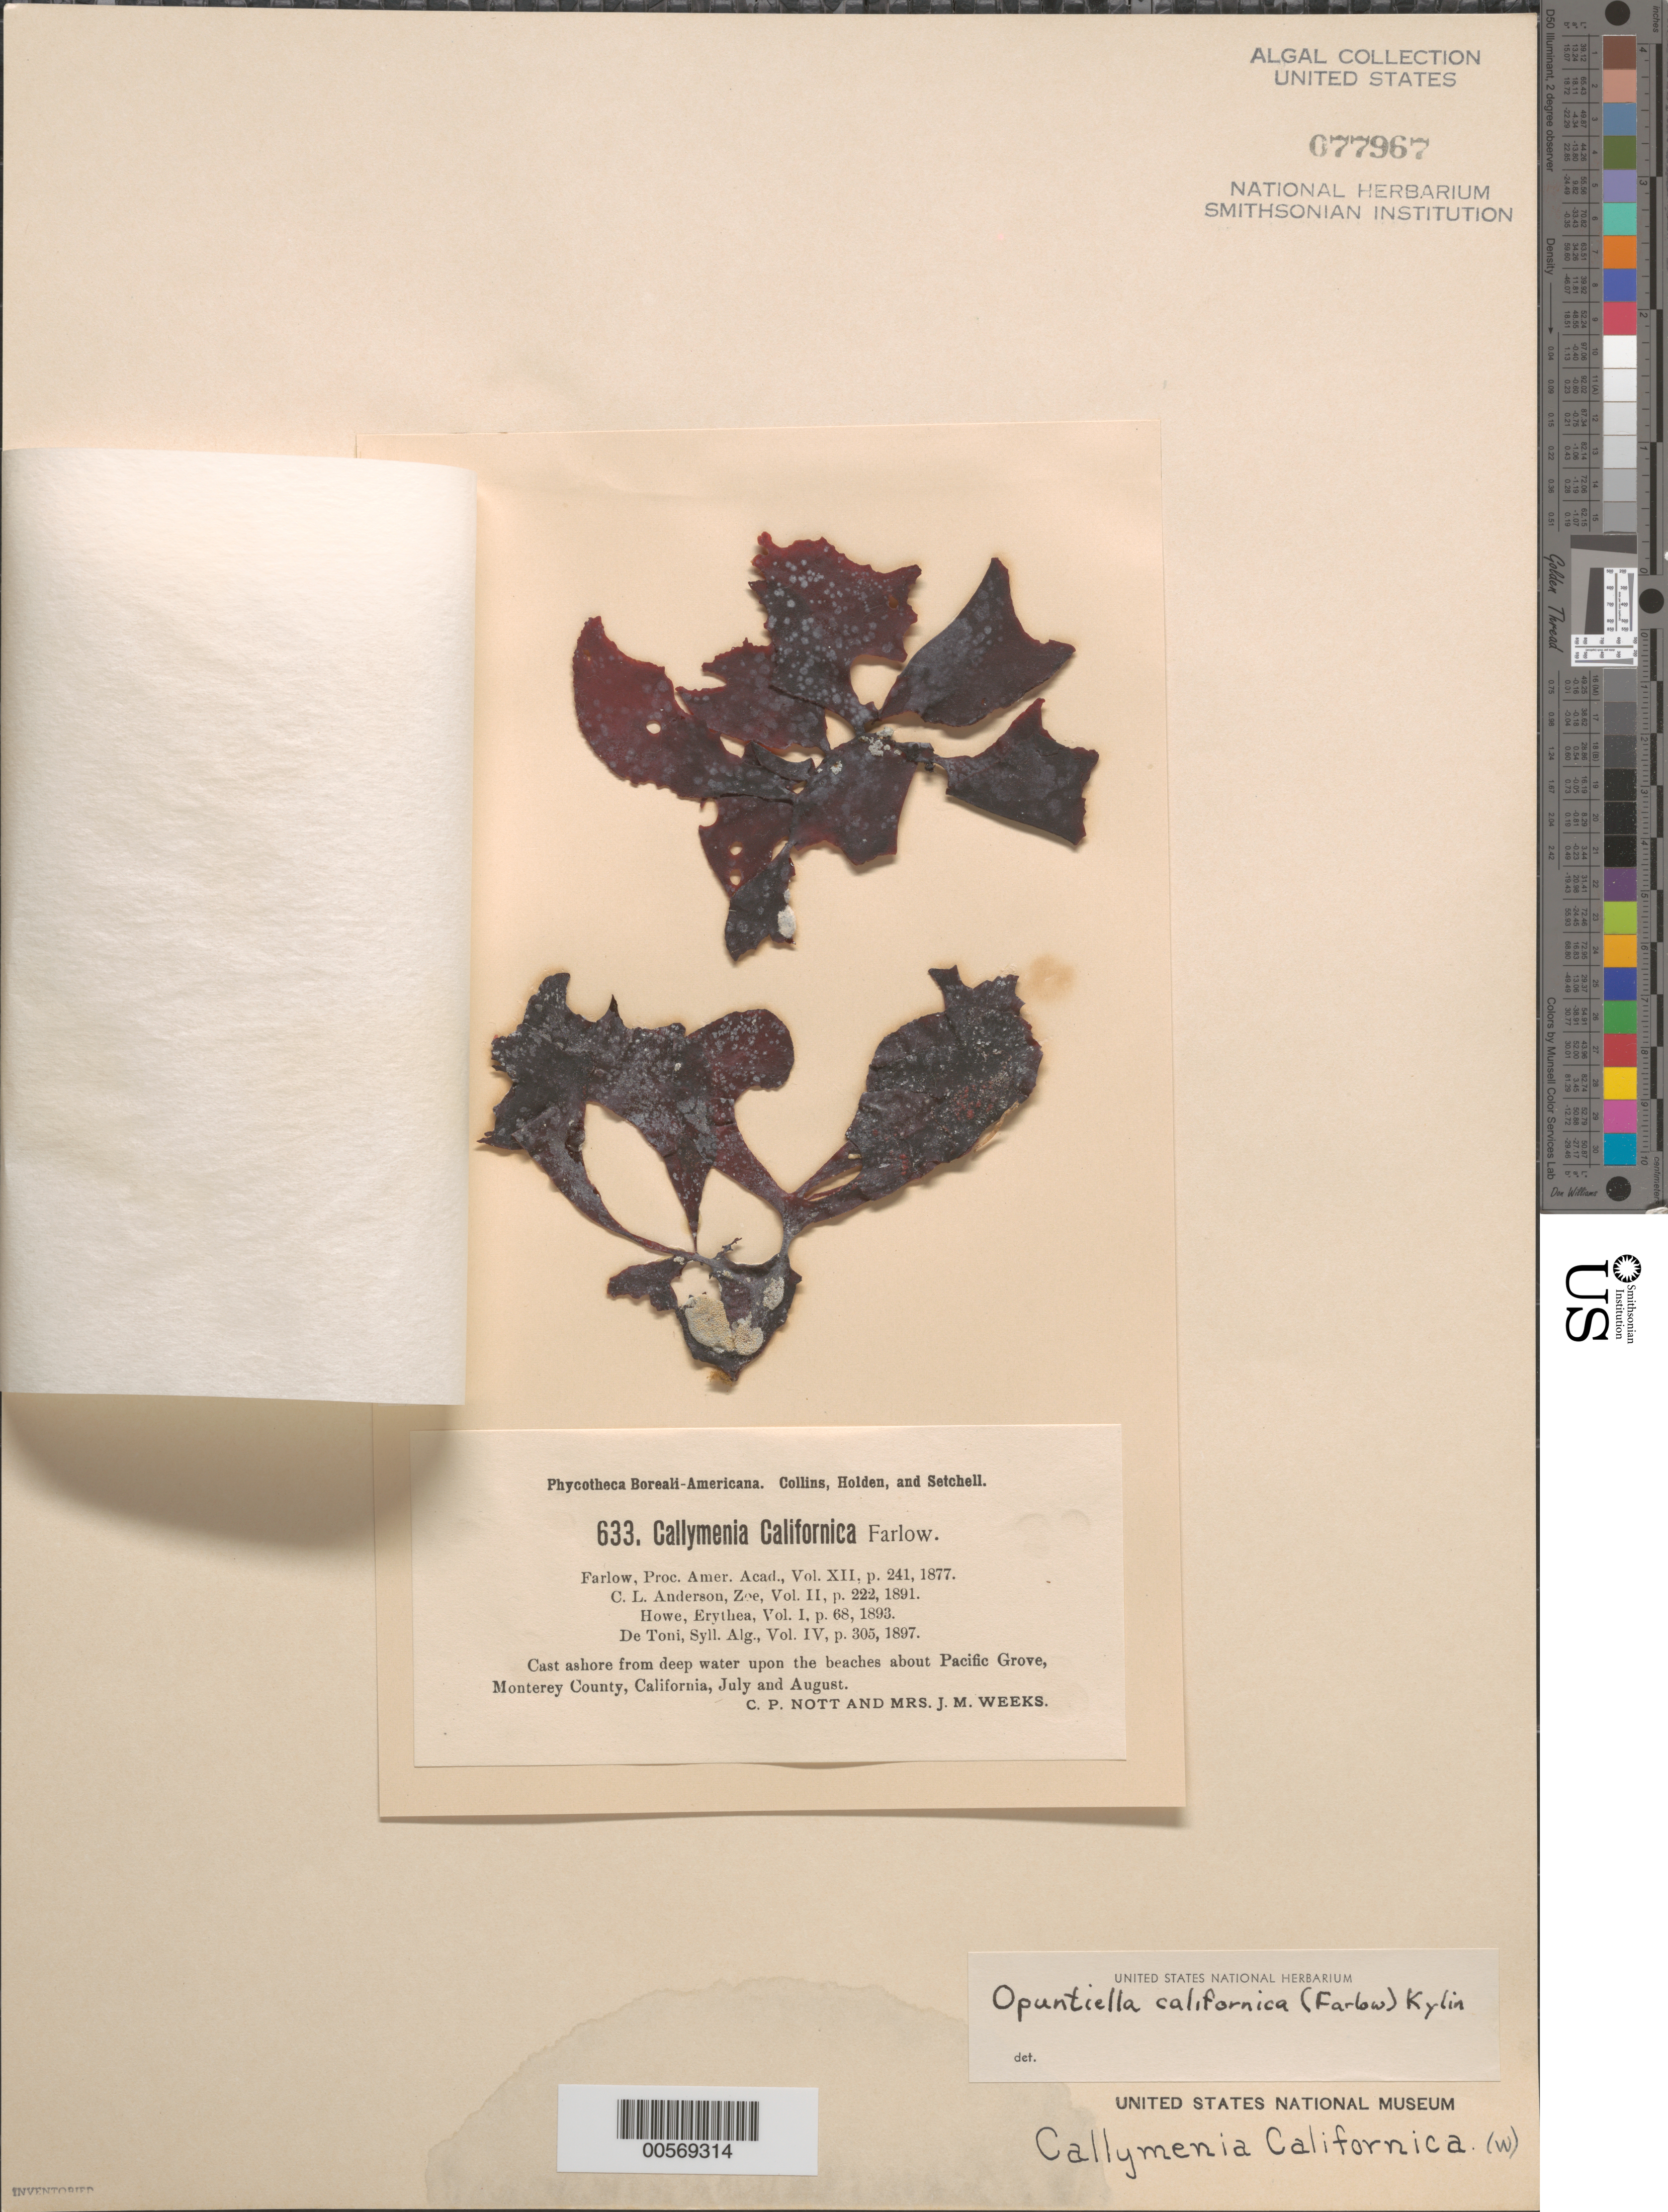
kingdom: Plantae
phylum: Rhodophyta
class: Florideophyceae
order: Gigartinales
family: Furcellariaceae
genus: Opuntiella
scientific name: Opuntiella californica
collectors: C. Nott & Mrs. J. Weeks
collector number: PB-A 633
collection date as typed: Jul ---- and -- Aug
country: United States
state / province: California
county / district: Monterey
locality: Pacific Grove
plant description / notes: Collins, Holden & Setchell, Phycotheca Boreali-Americana, as Callymenia californica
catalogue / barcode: US 77967